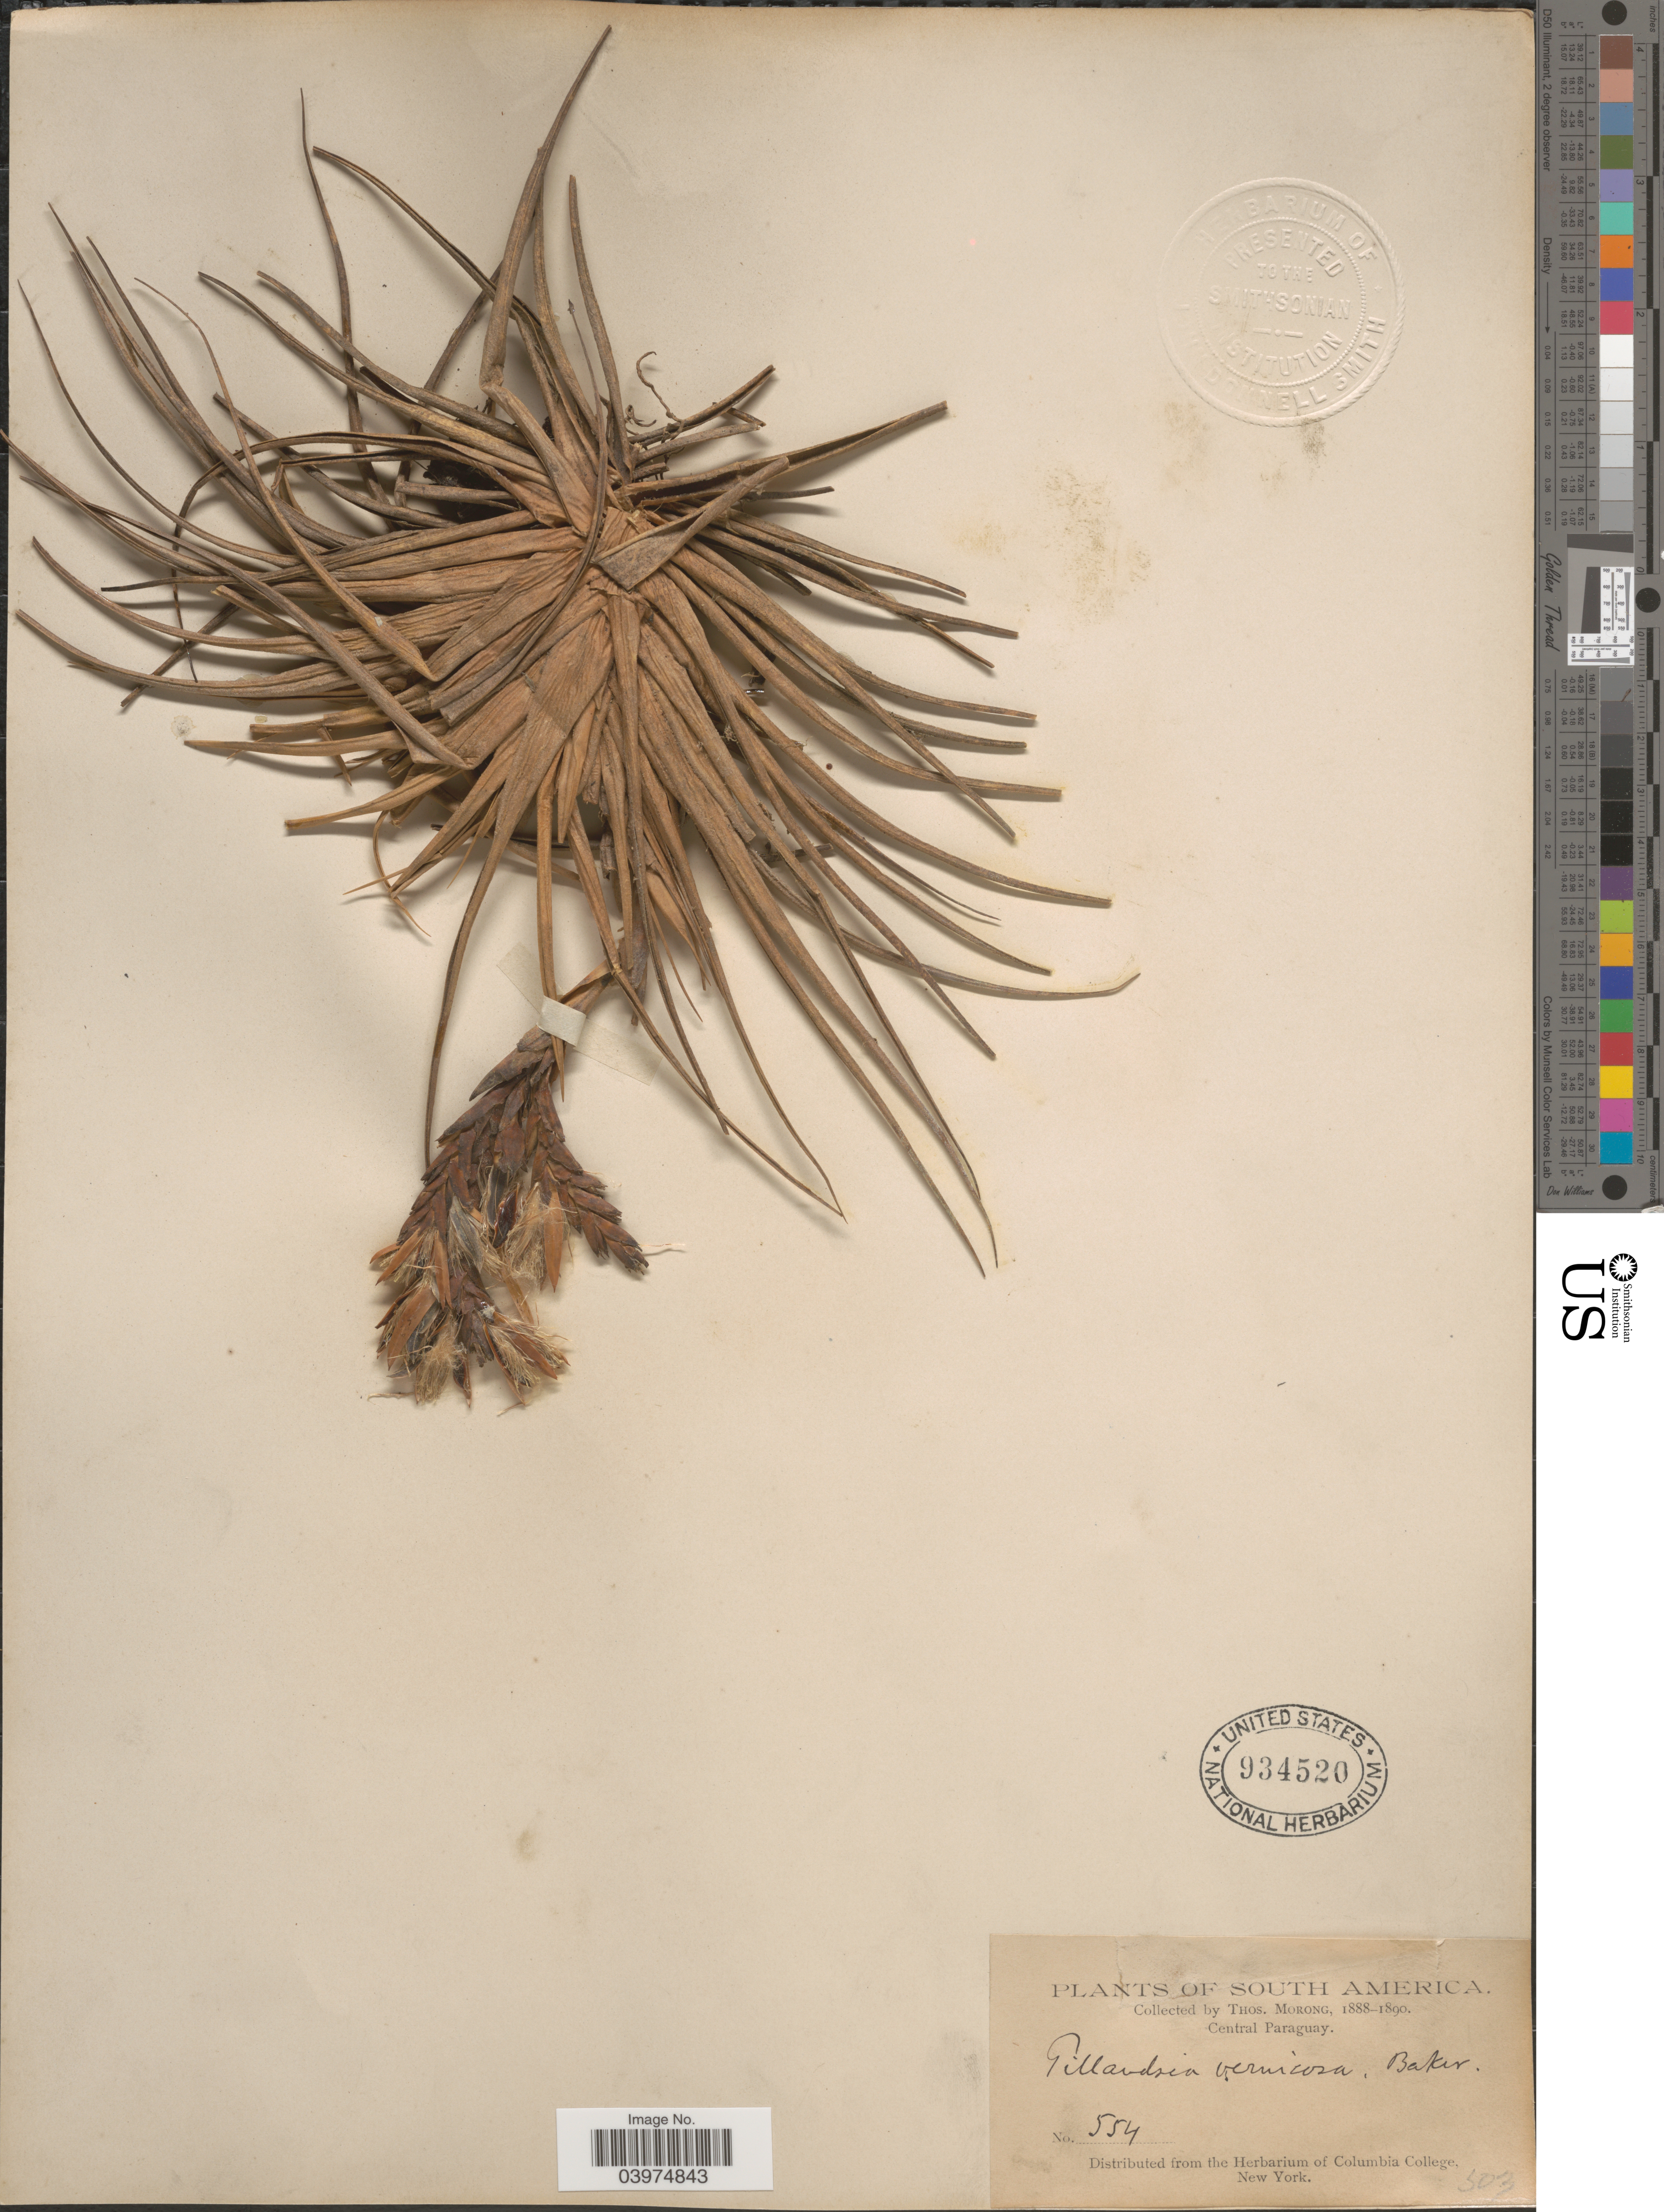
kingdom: Plantae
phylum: Tracheophyta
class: Liliopsida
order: Poales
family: Bromeliaceae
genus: Tillandsia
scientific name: Tillandsia vernicosa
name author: Baker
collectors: ex herb. T. Morong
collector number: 554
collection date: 1888/1890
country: Paraguay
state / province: Central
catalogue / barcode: US 934520